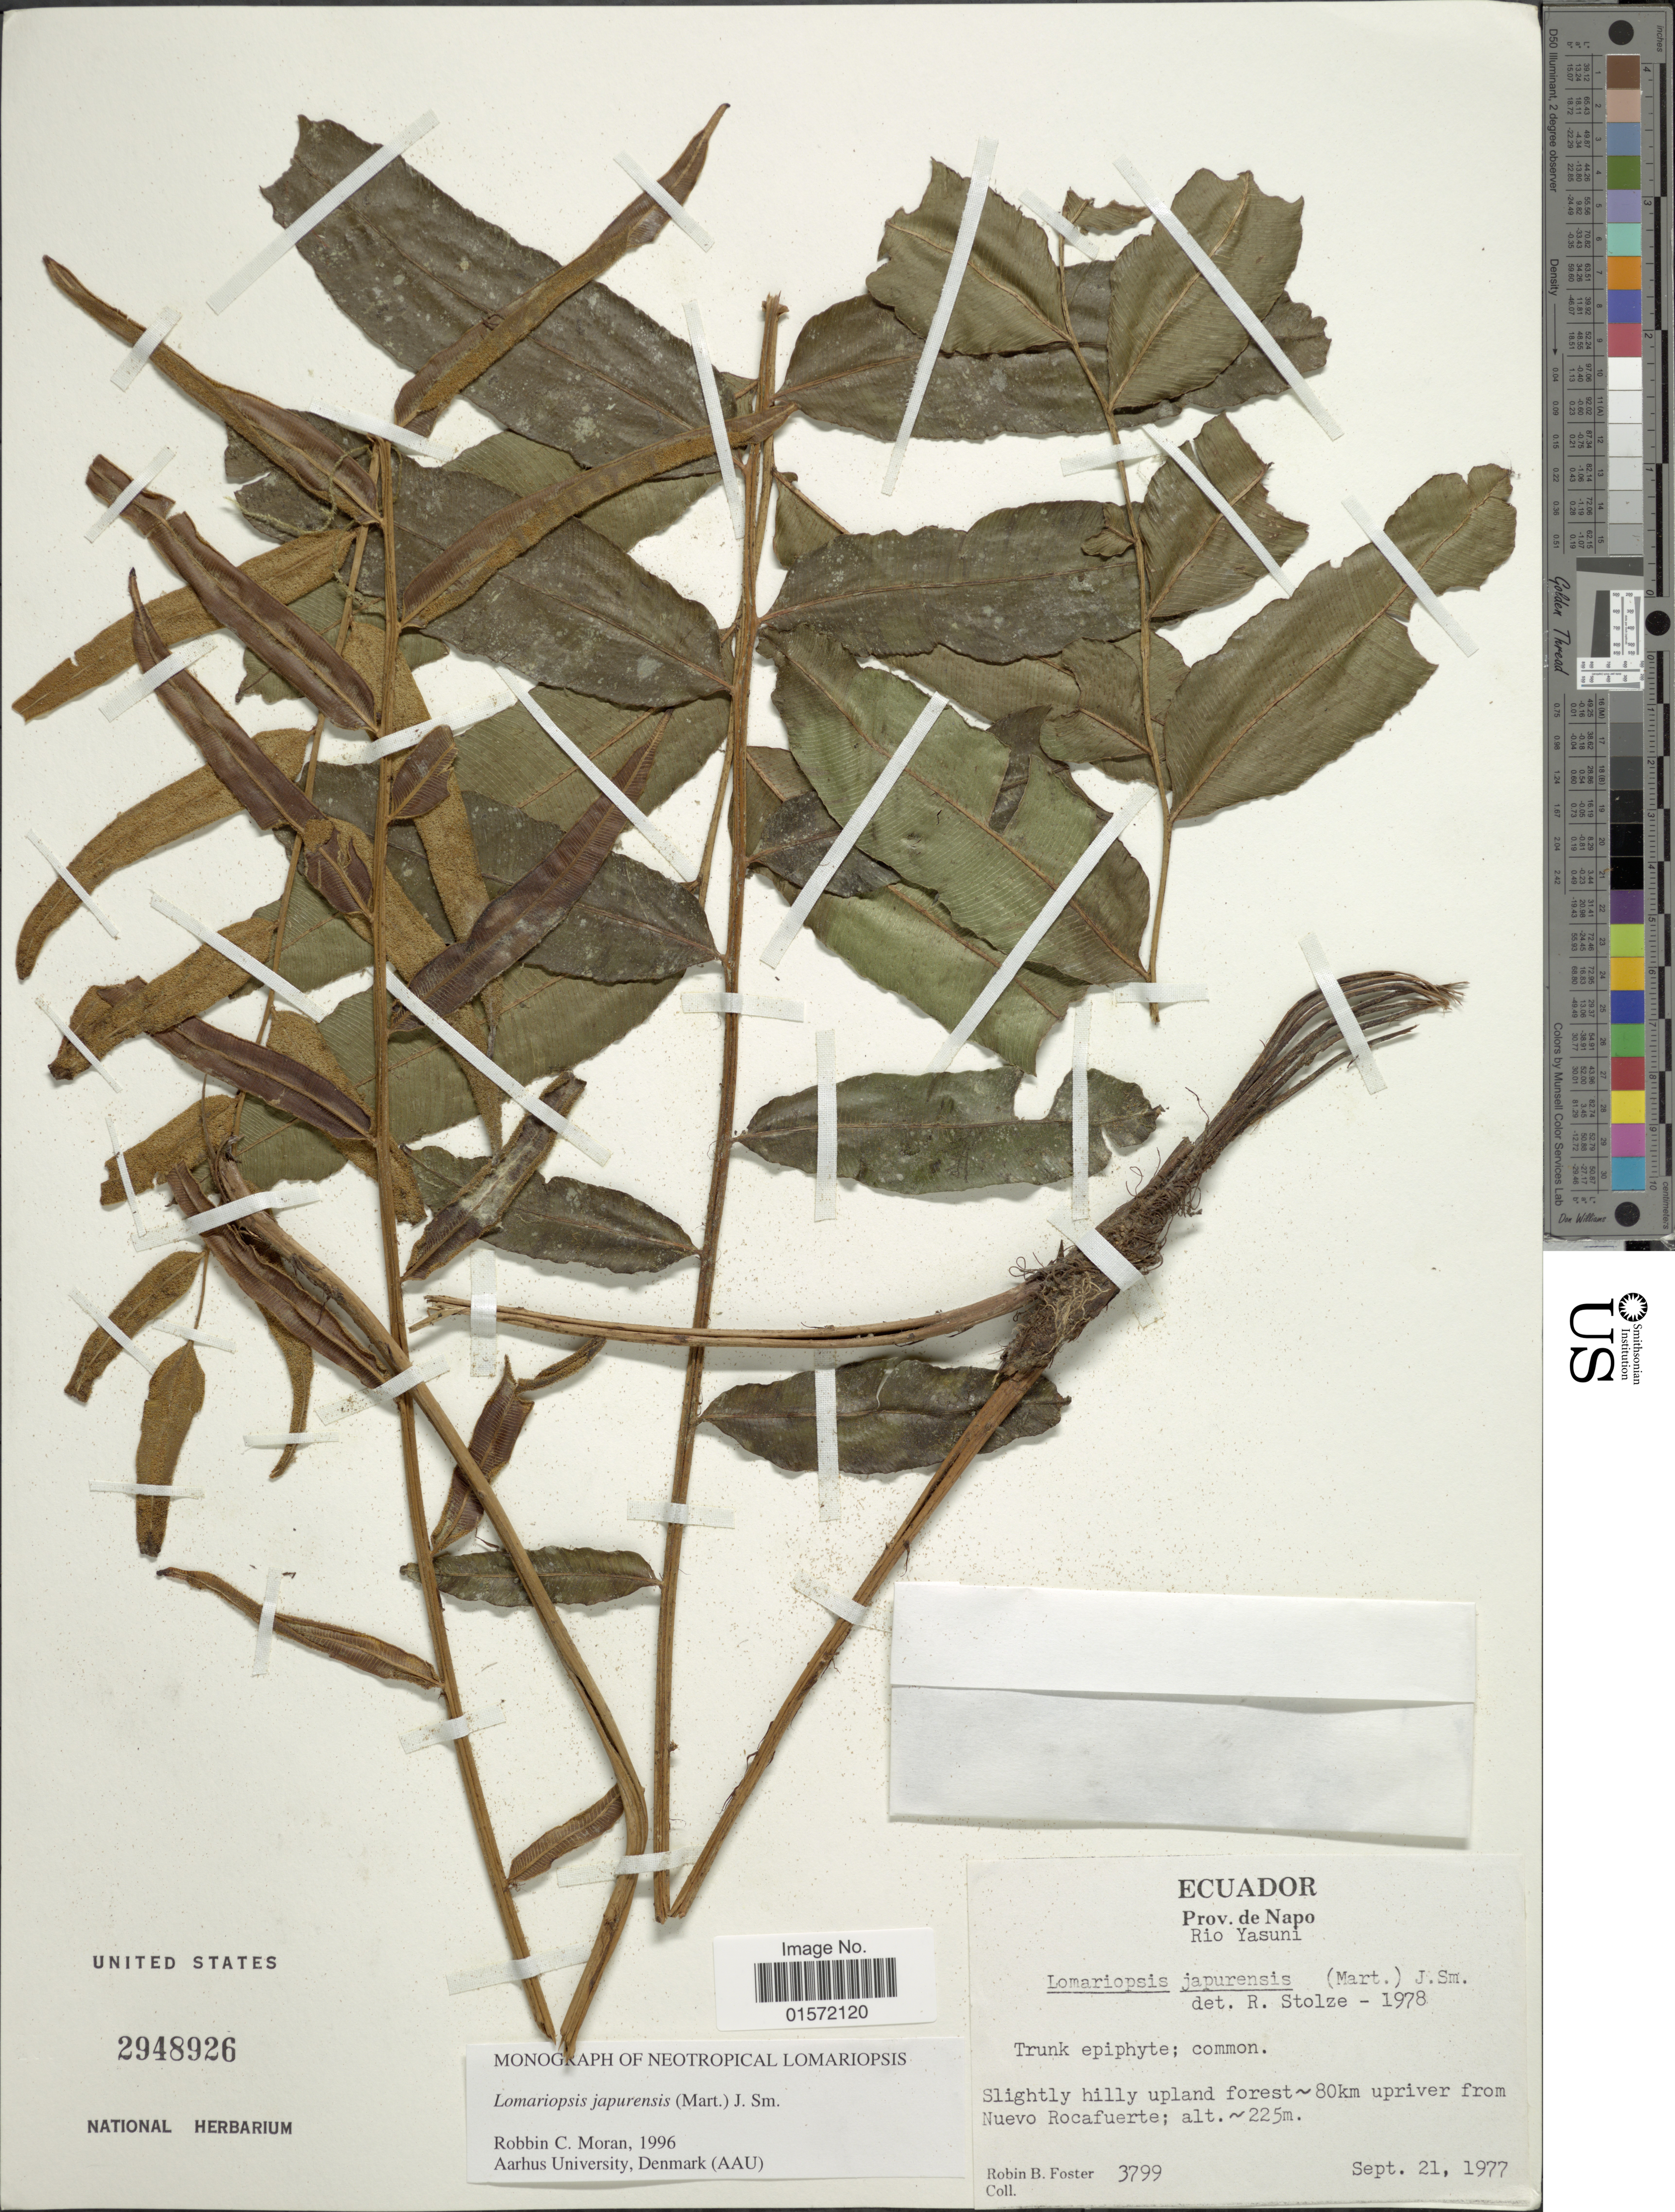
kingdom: Plantae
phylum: Tracheophyta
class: Polypodiopsida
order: Polypodiales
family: Lomariopsidaceae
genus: Lomariopsis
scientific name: Lomariopsis japurensis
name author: (Mart.) J. Sm.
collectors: R. B. Foster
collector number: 3799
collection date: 1977-09-21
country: Ecuador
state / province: Napo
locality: Rio Yasuni, Slightly hilly upland forest 80 km upriver from Nuevo Rocafuerte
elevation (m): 225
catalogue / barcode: US 2948926